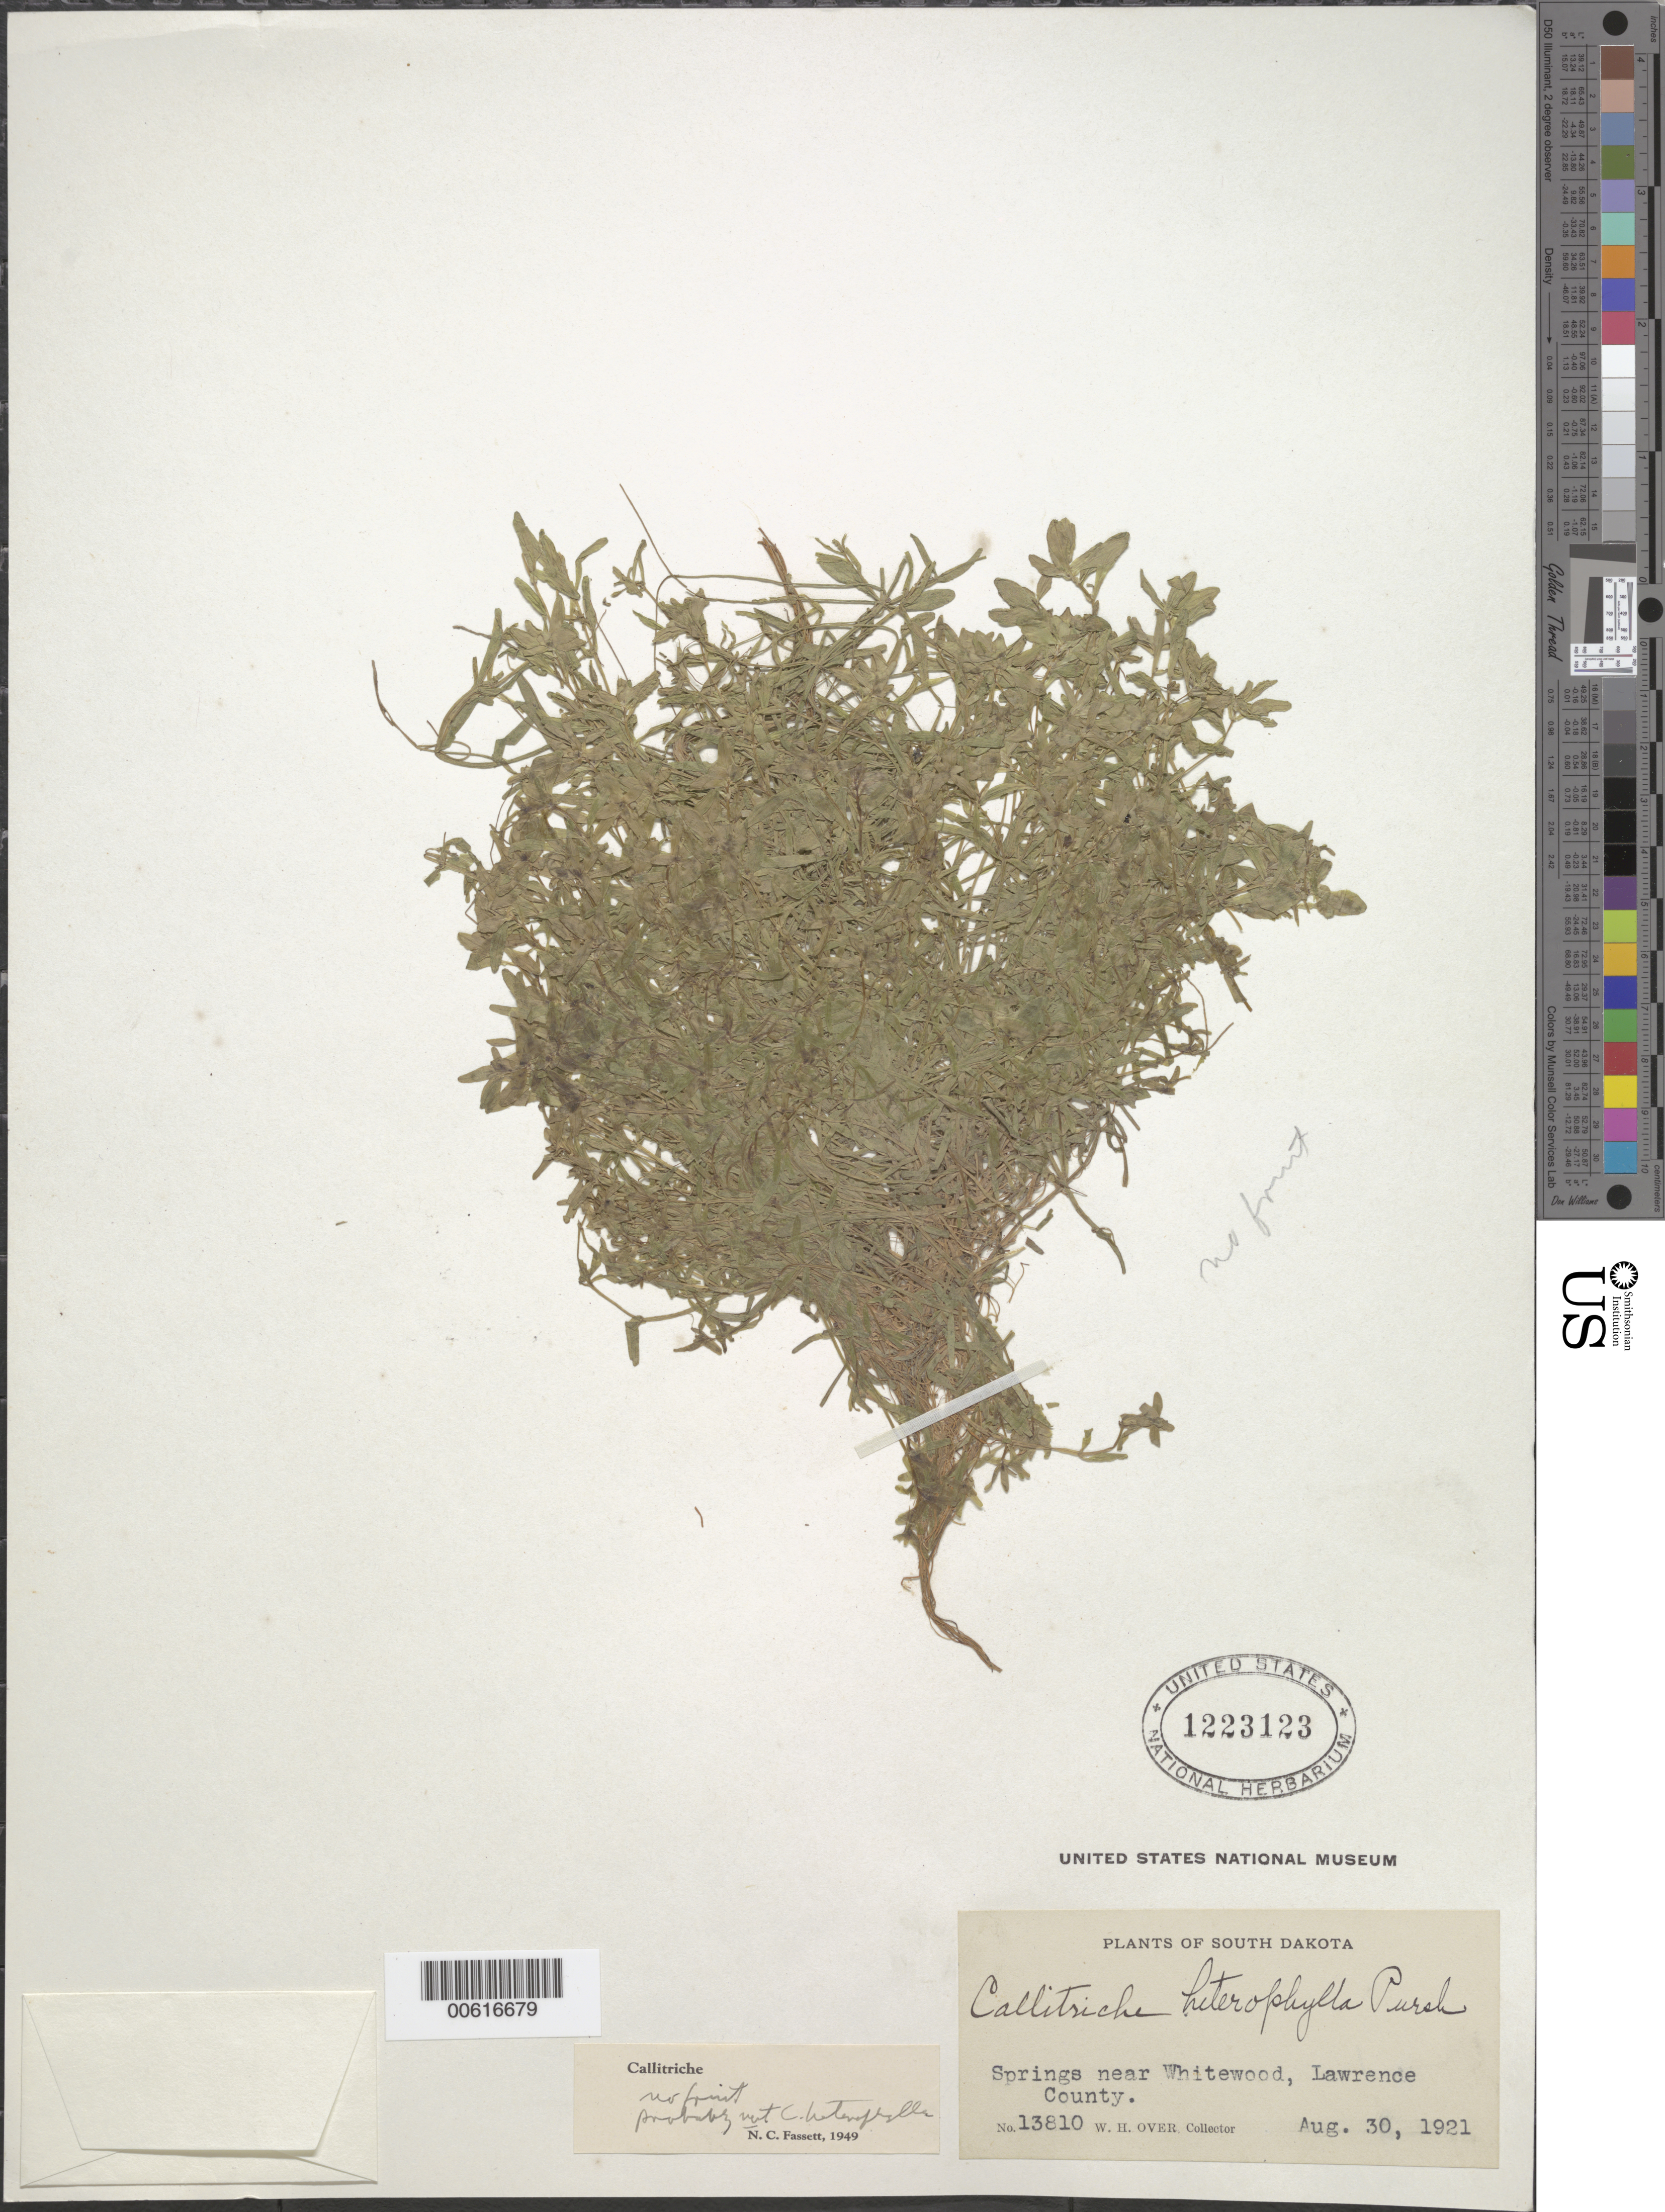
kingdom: Plantae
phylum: Tracheophyta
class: Magnoliopsida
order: Lamiales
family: Plantaginaceae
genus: Callitriche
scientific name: Callitriche heterophylla Pursh emend. Darby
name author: Pursh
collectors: W. Over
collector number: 13810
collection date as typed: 30 Aug 1921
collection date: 1921-08-30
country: United States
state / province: South Dakota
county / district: Lawrence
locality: Springs near Whitewood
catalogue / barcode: US 1223123